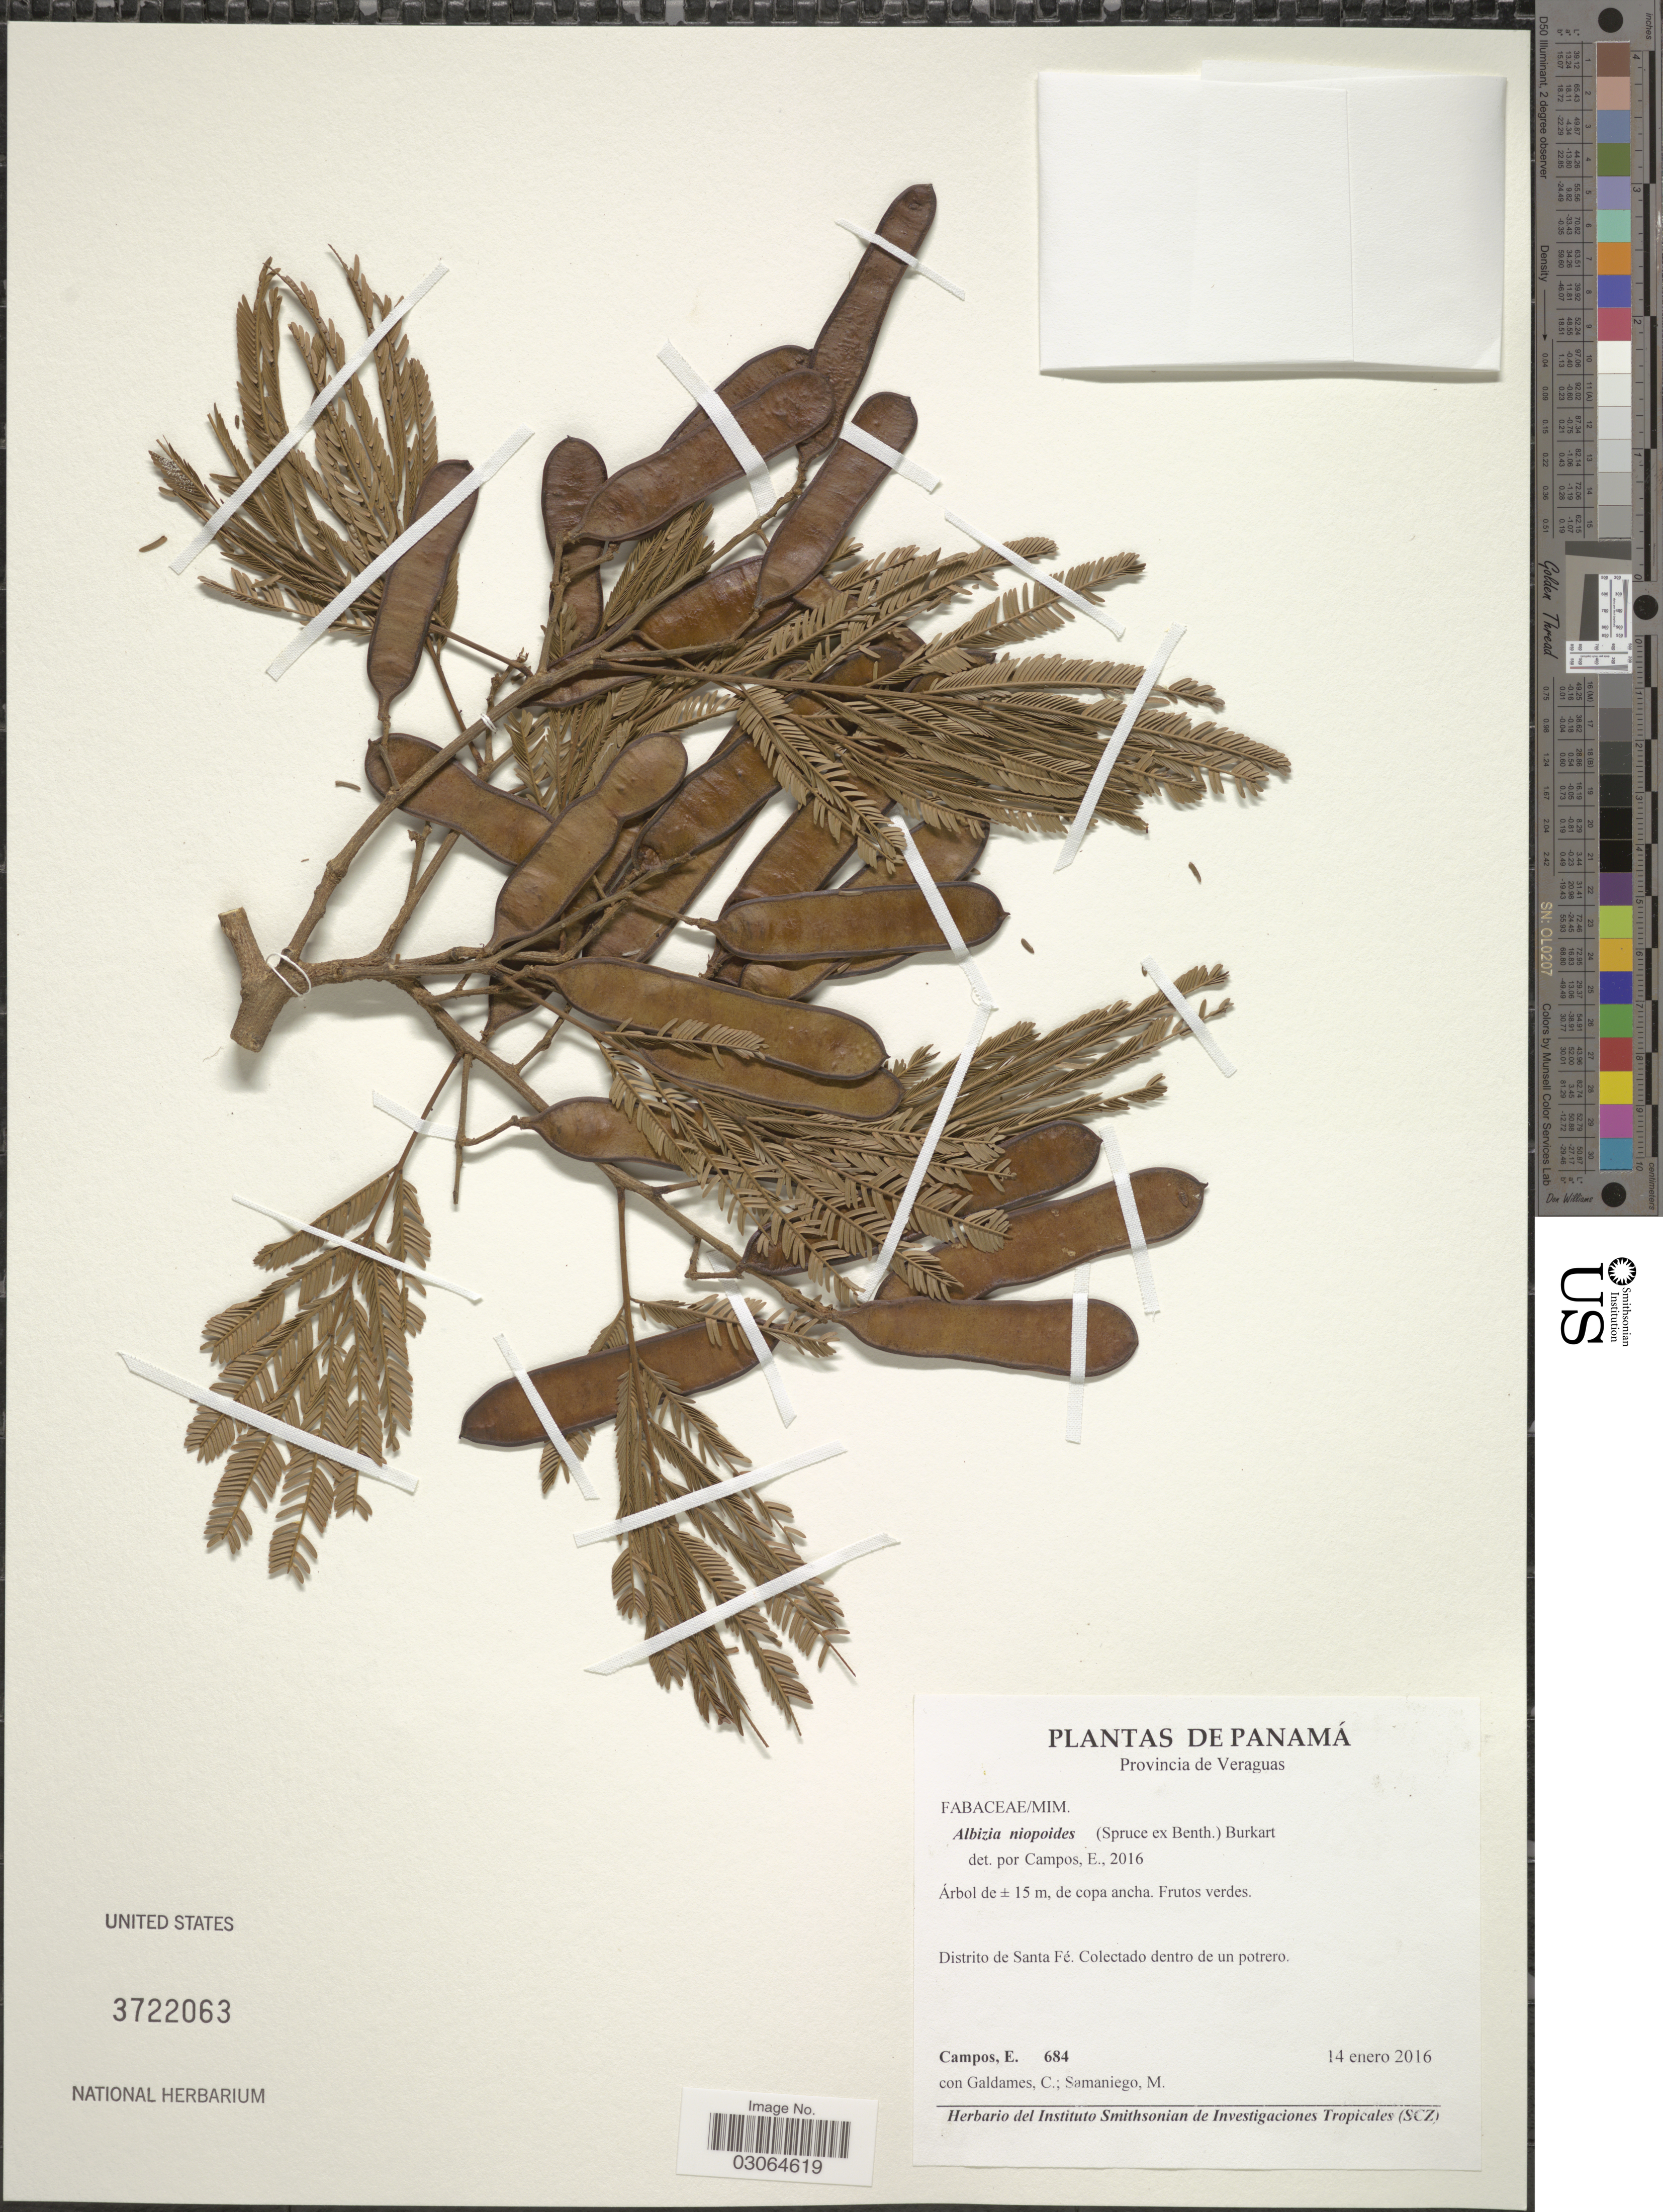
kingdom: Plantae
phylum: Tracheophyta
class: Magnoliopsida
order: Fabales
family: Fabaceae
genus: Pseudalbizzia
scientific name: Pseudalbizzia niopoides var. niopoides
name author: (Spruce ex Benth.) Koenen & Duno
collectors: E. Campos, C. Galdames & M. Samaniego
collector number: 684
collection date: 2016-01-14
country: Panama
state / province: Veraguas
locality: Distrito de Santa Fé.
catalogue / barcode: US 3722063